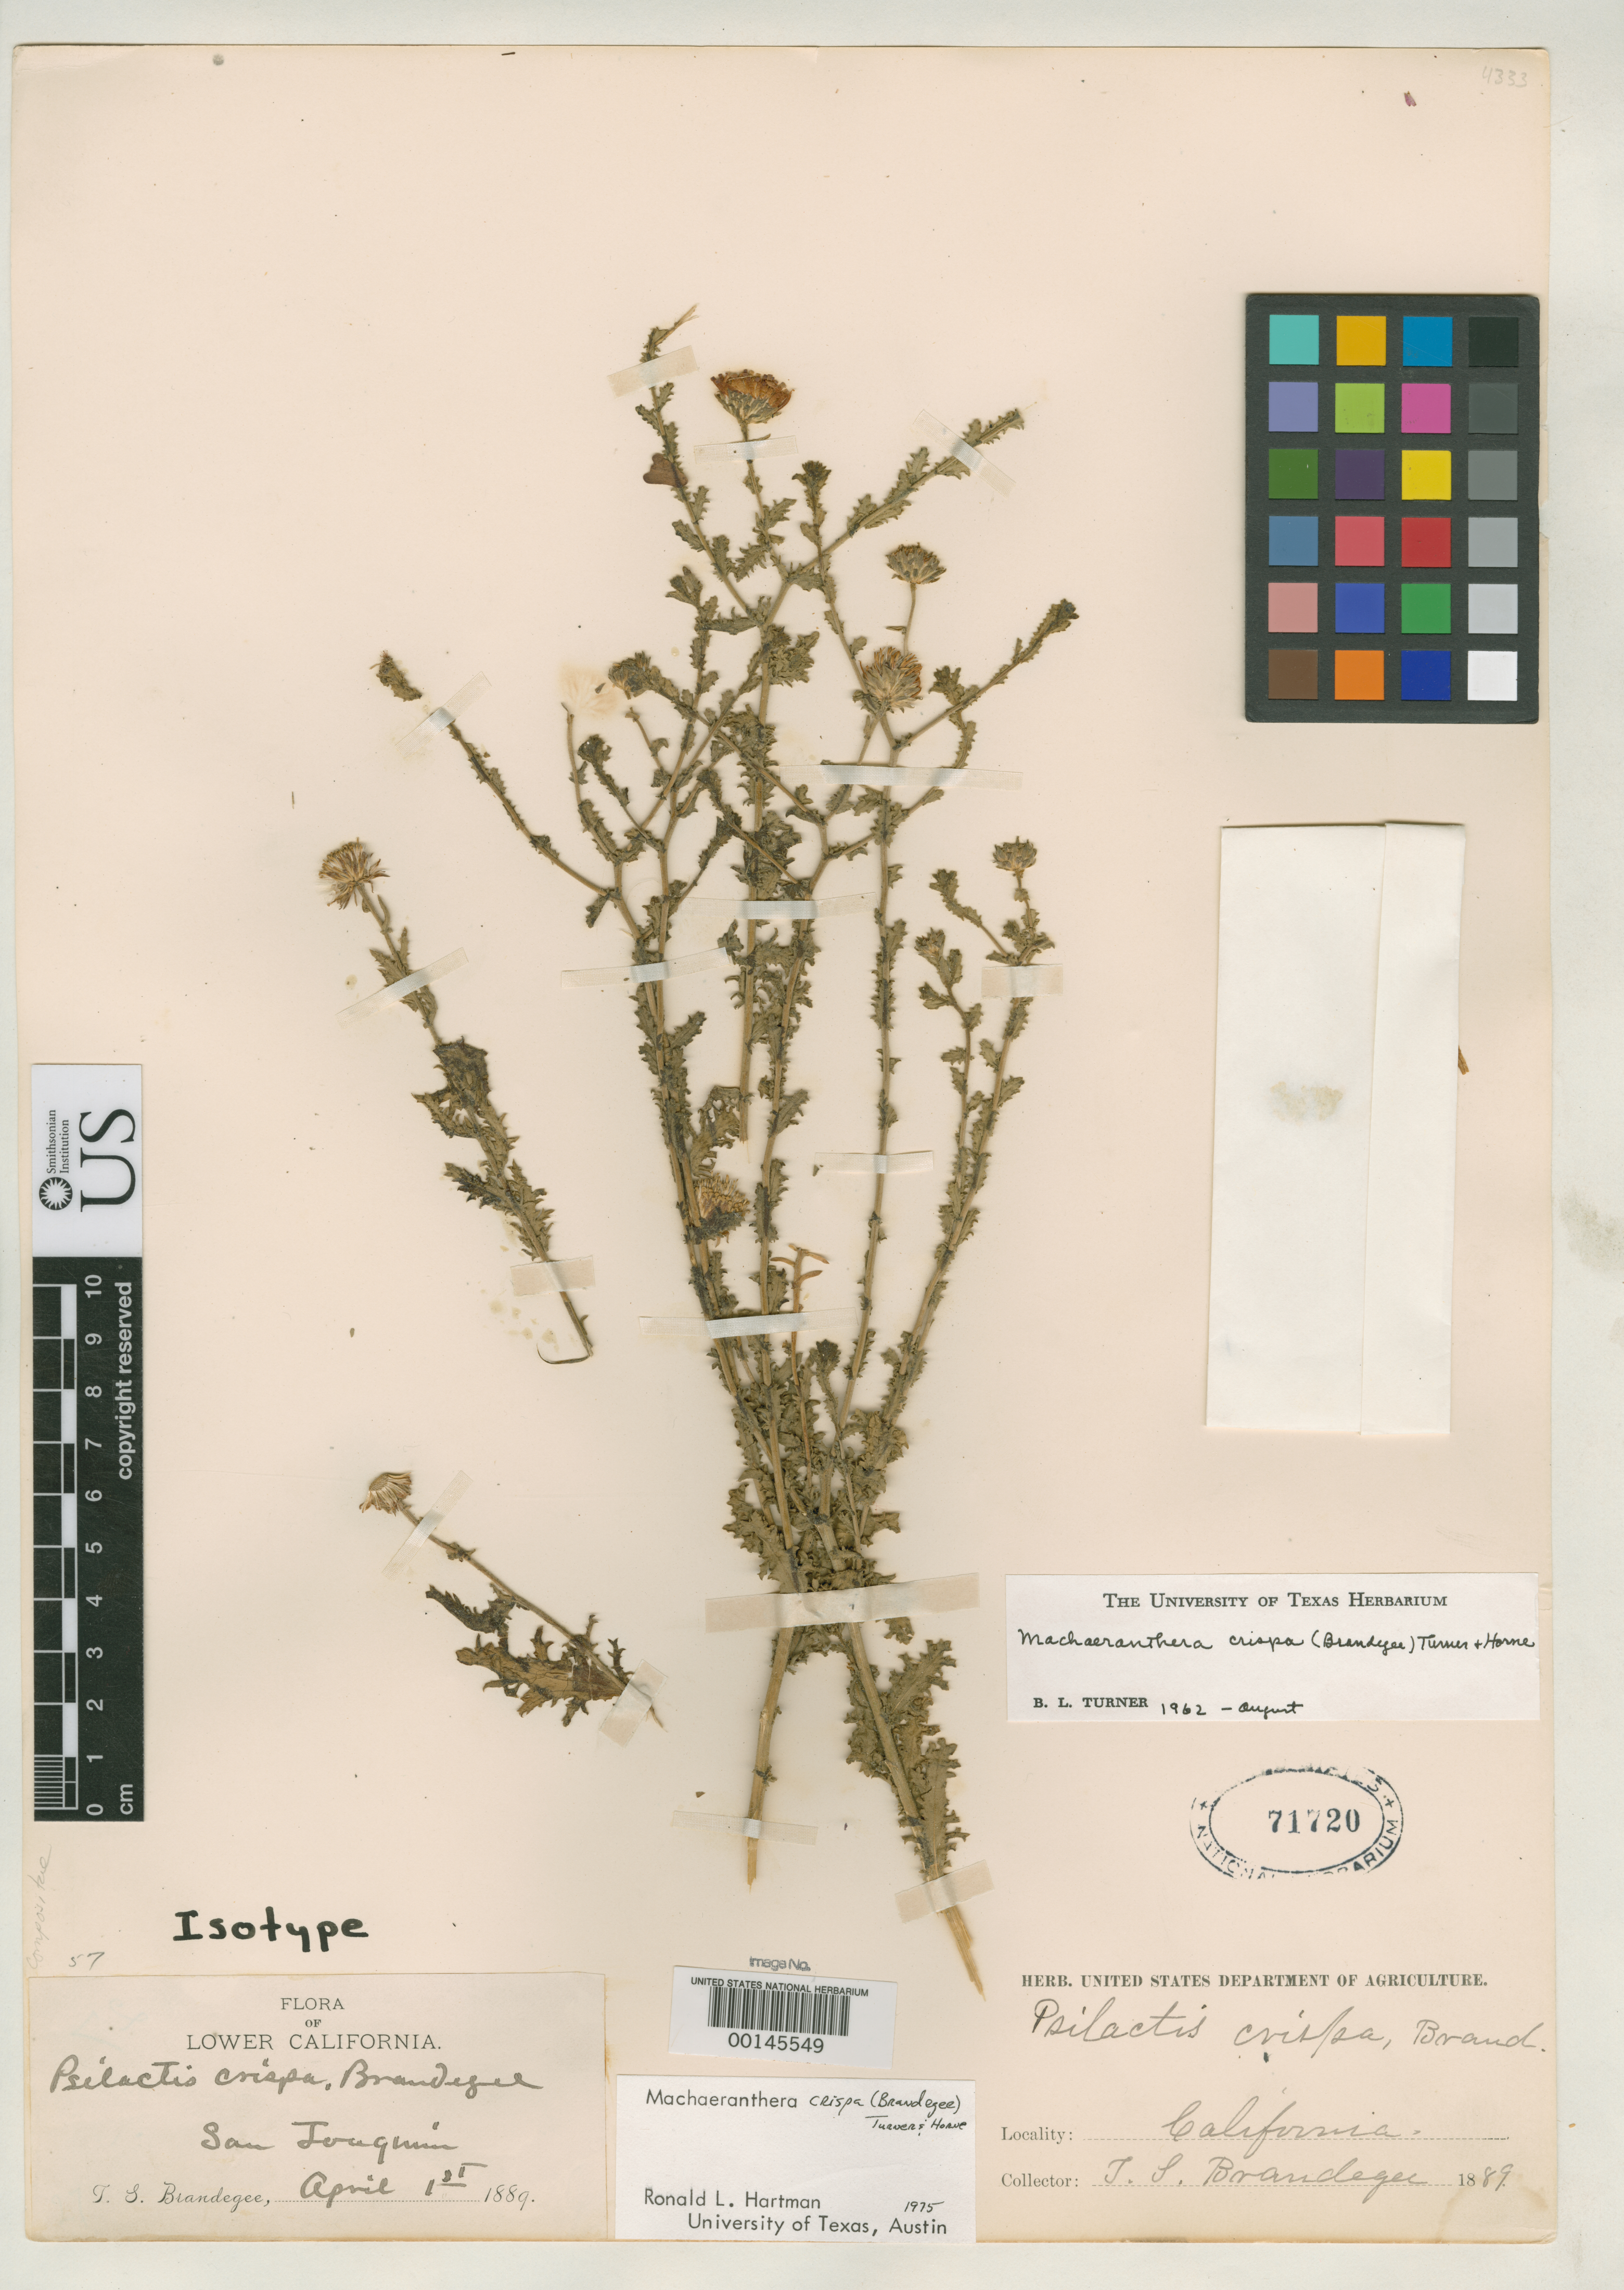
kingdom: Plantae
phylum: Tracheophyta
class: Magnoliopsida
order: Asterales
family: Asteraceae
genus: Psilactis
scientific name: Psilactis crispa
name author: Brandegee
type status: Isotype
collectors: T. S. Brandegee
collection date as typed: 01 Apr 1889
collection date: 1889-04-01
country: United States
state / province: California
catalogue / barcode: US 71720